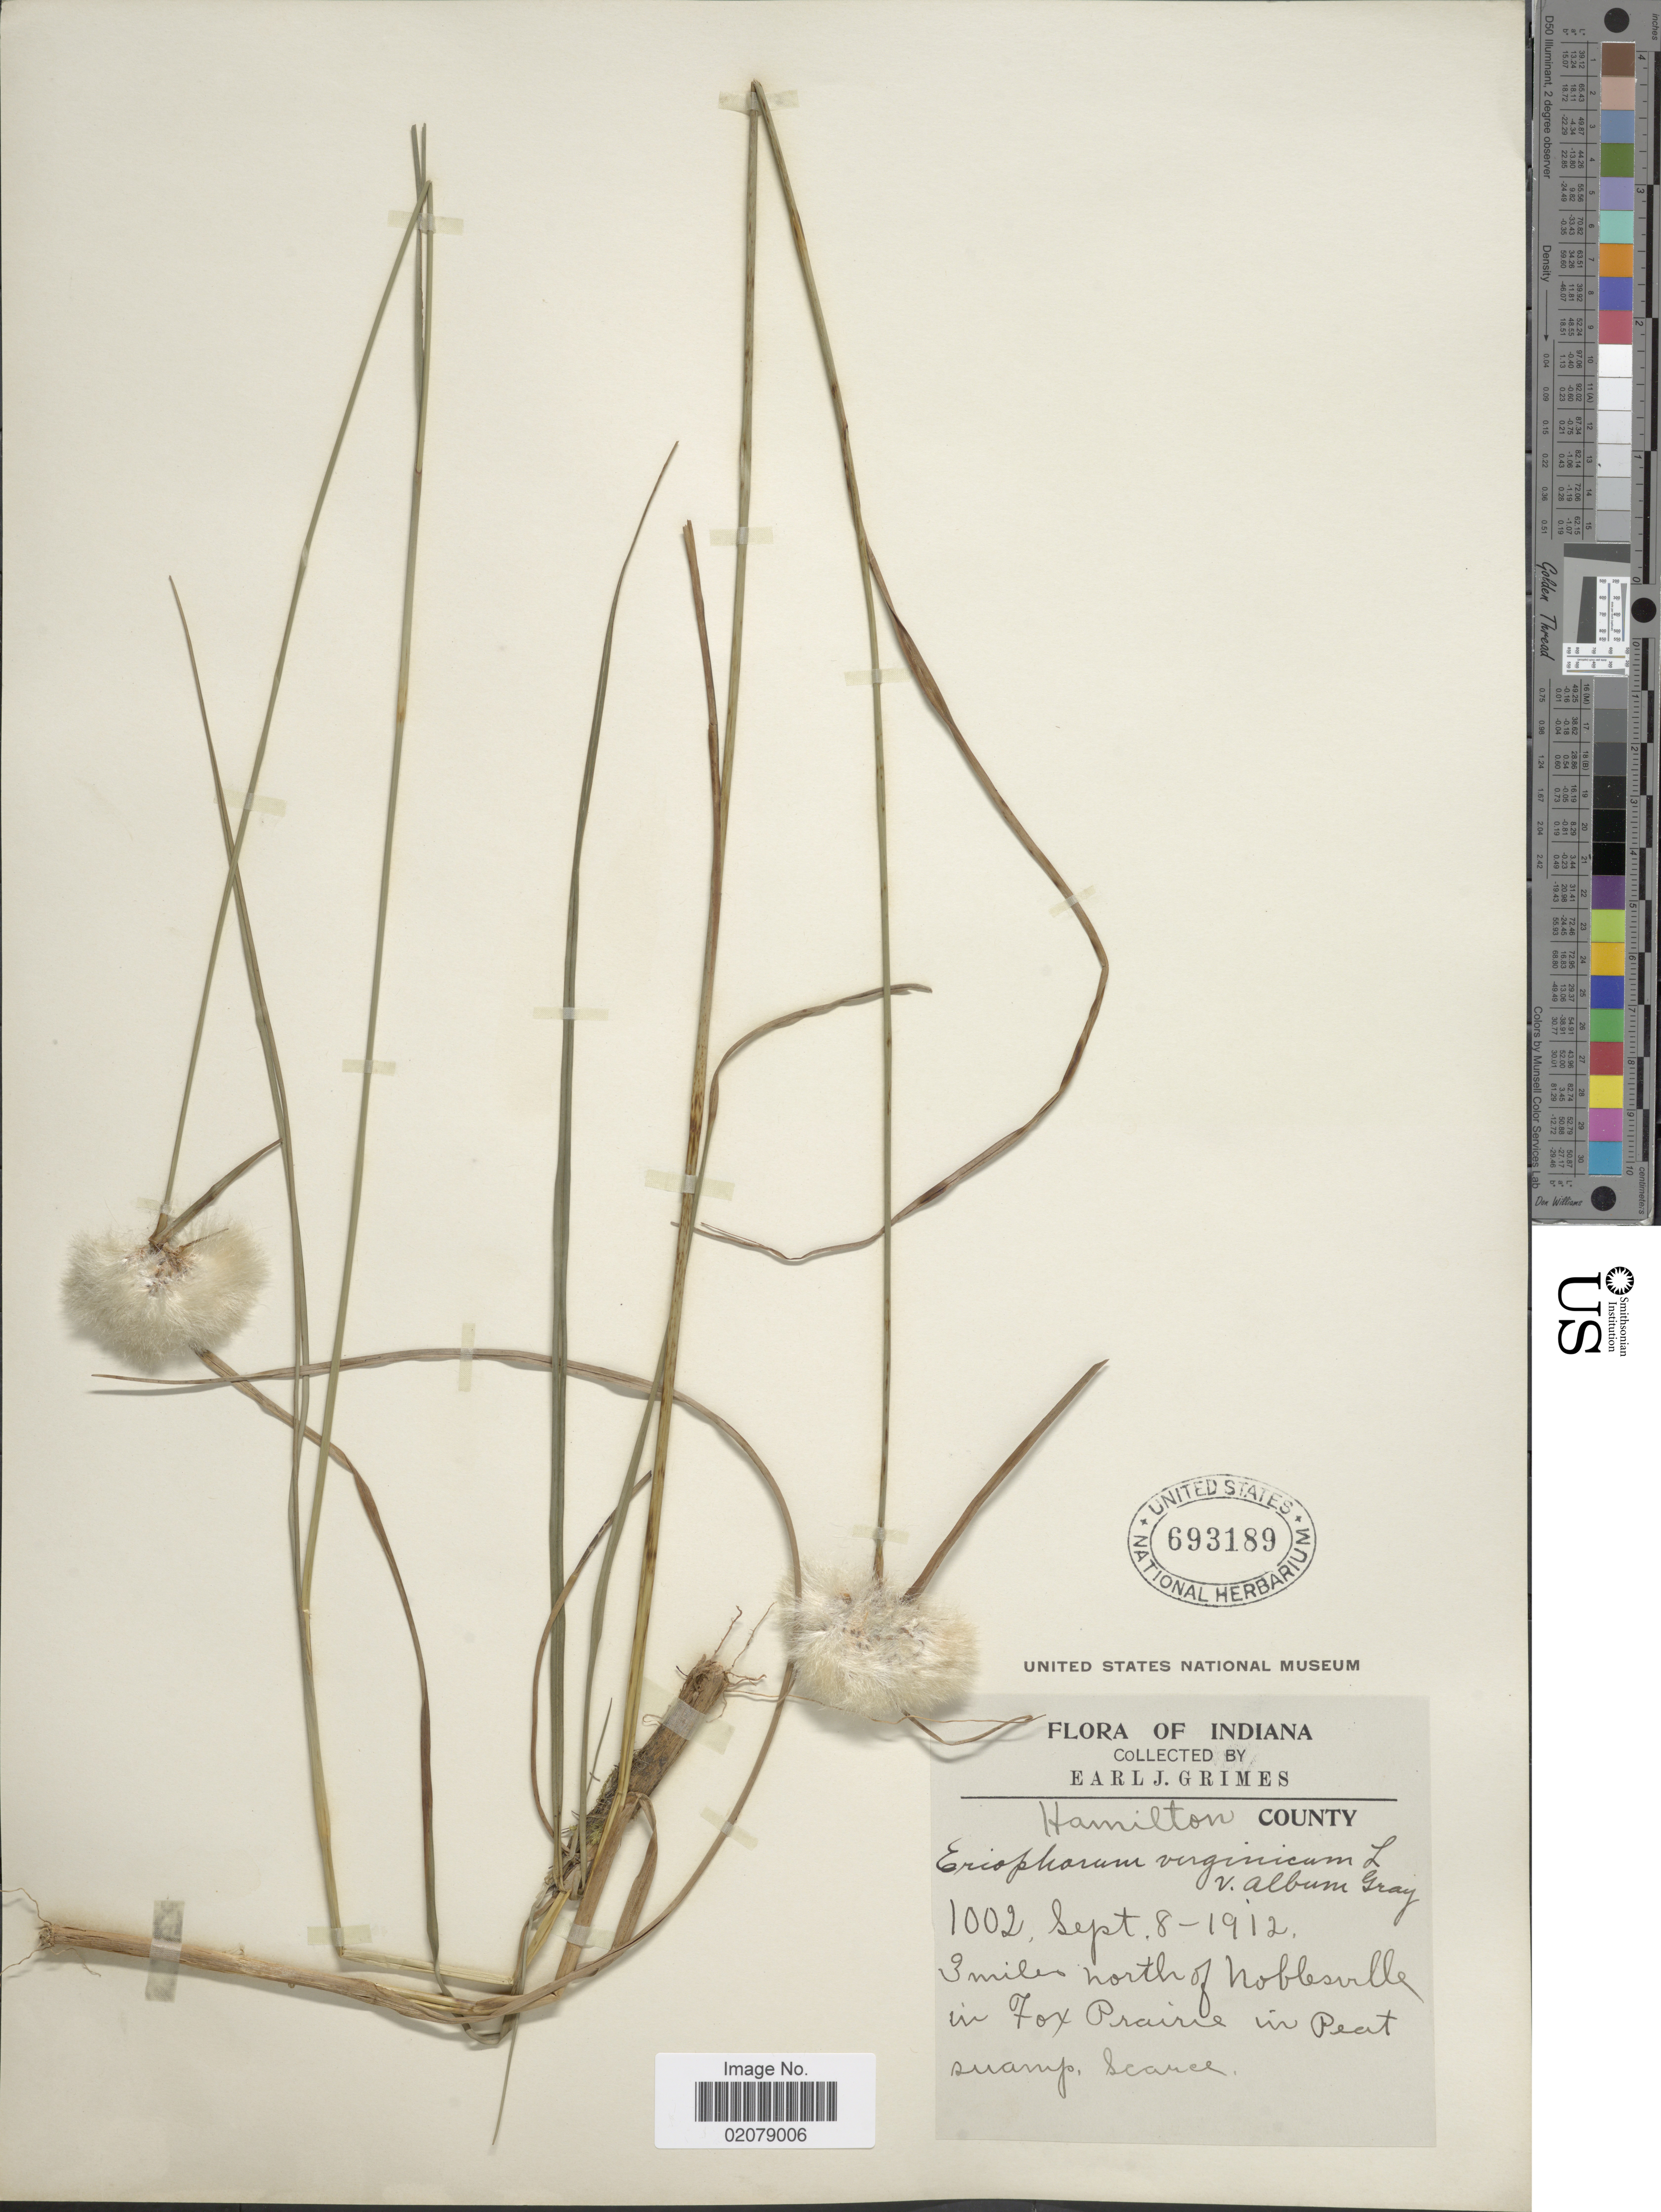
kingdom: Plantae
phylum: Tracheophyta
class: Liliopsida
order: Poales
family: Cyperaceae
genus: Eriophorum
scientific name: Eriophorum virginicum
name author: L.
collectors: E. J. Grimes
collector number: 1002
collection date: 1912-09-08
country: United States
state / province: Indiana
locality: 3 miles north of Noblesville in Fox Prairie in Peat swamp, Hamilton County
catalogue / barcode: US 693189